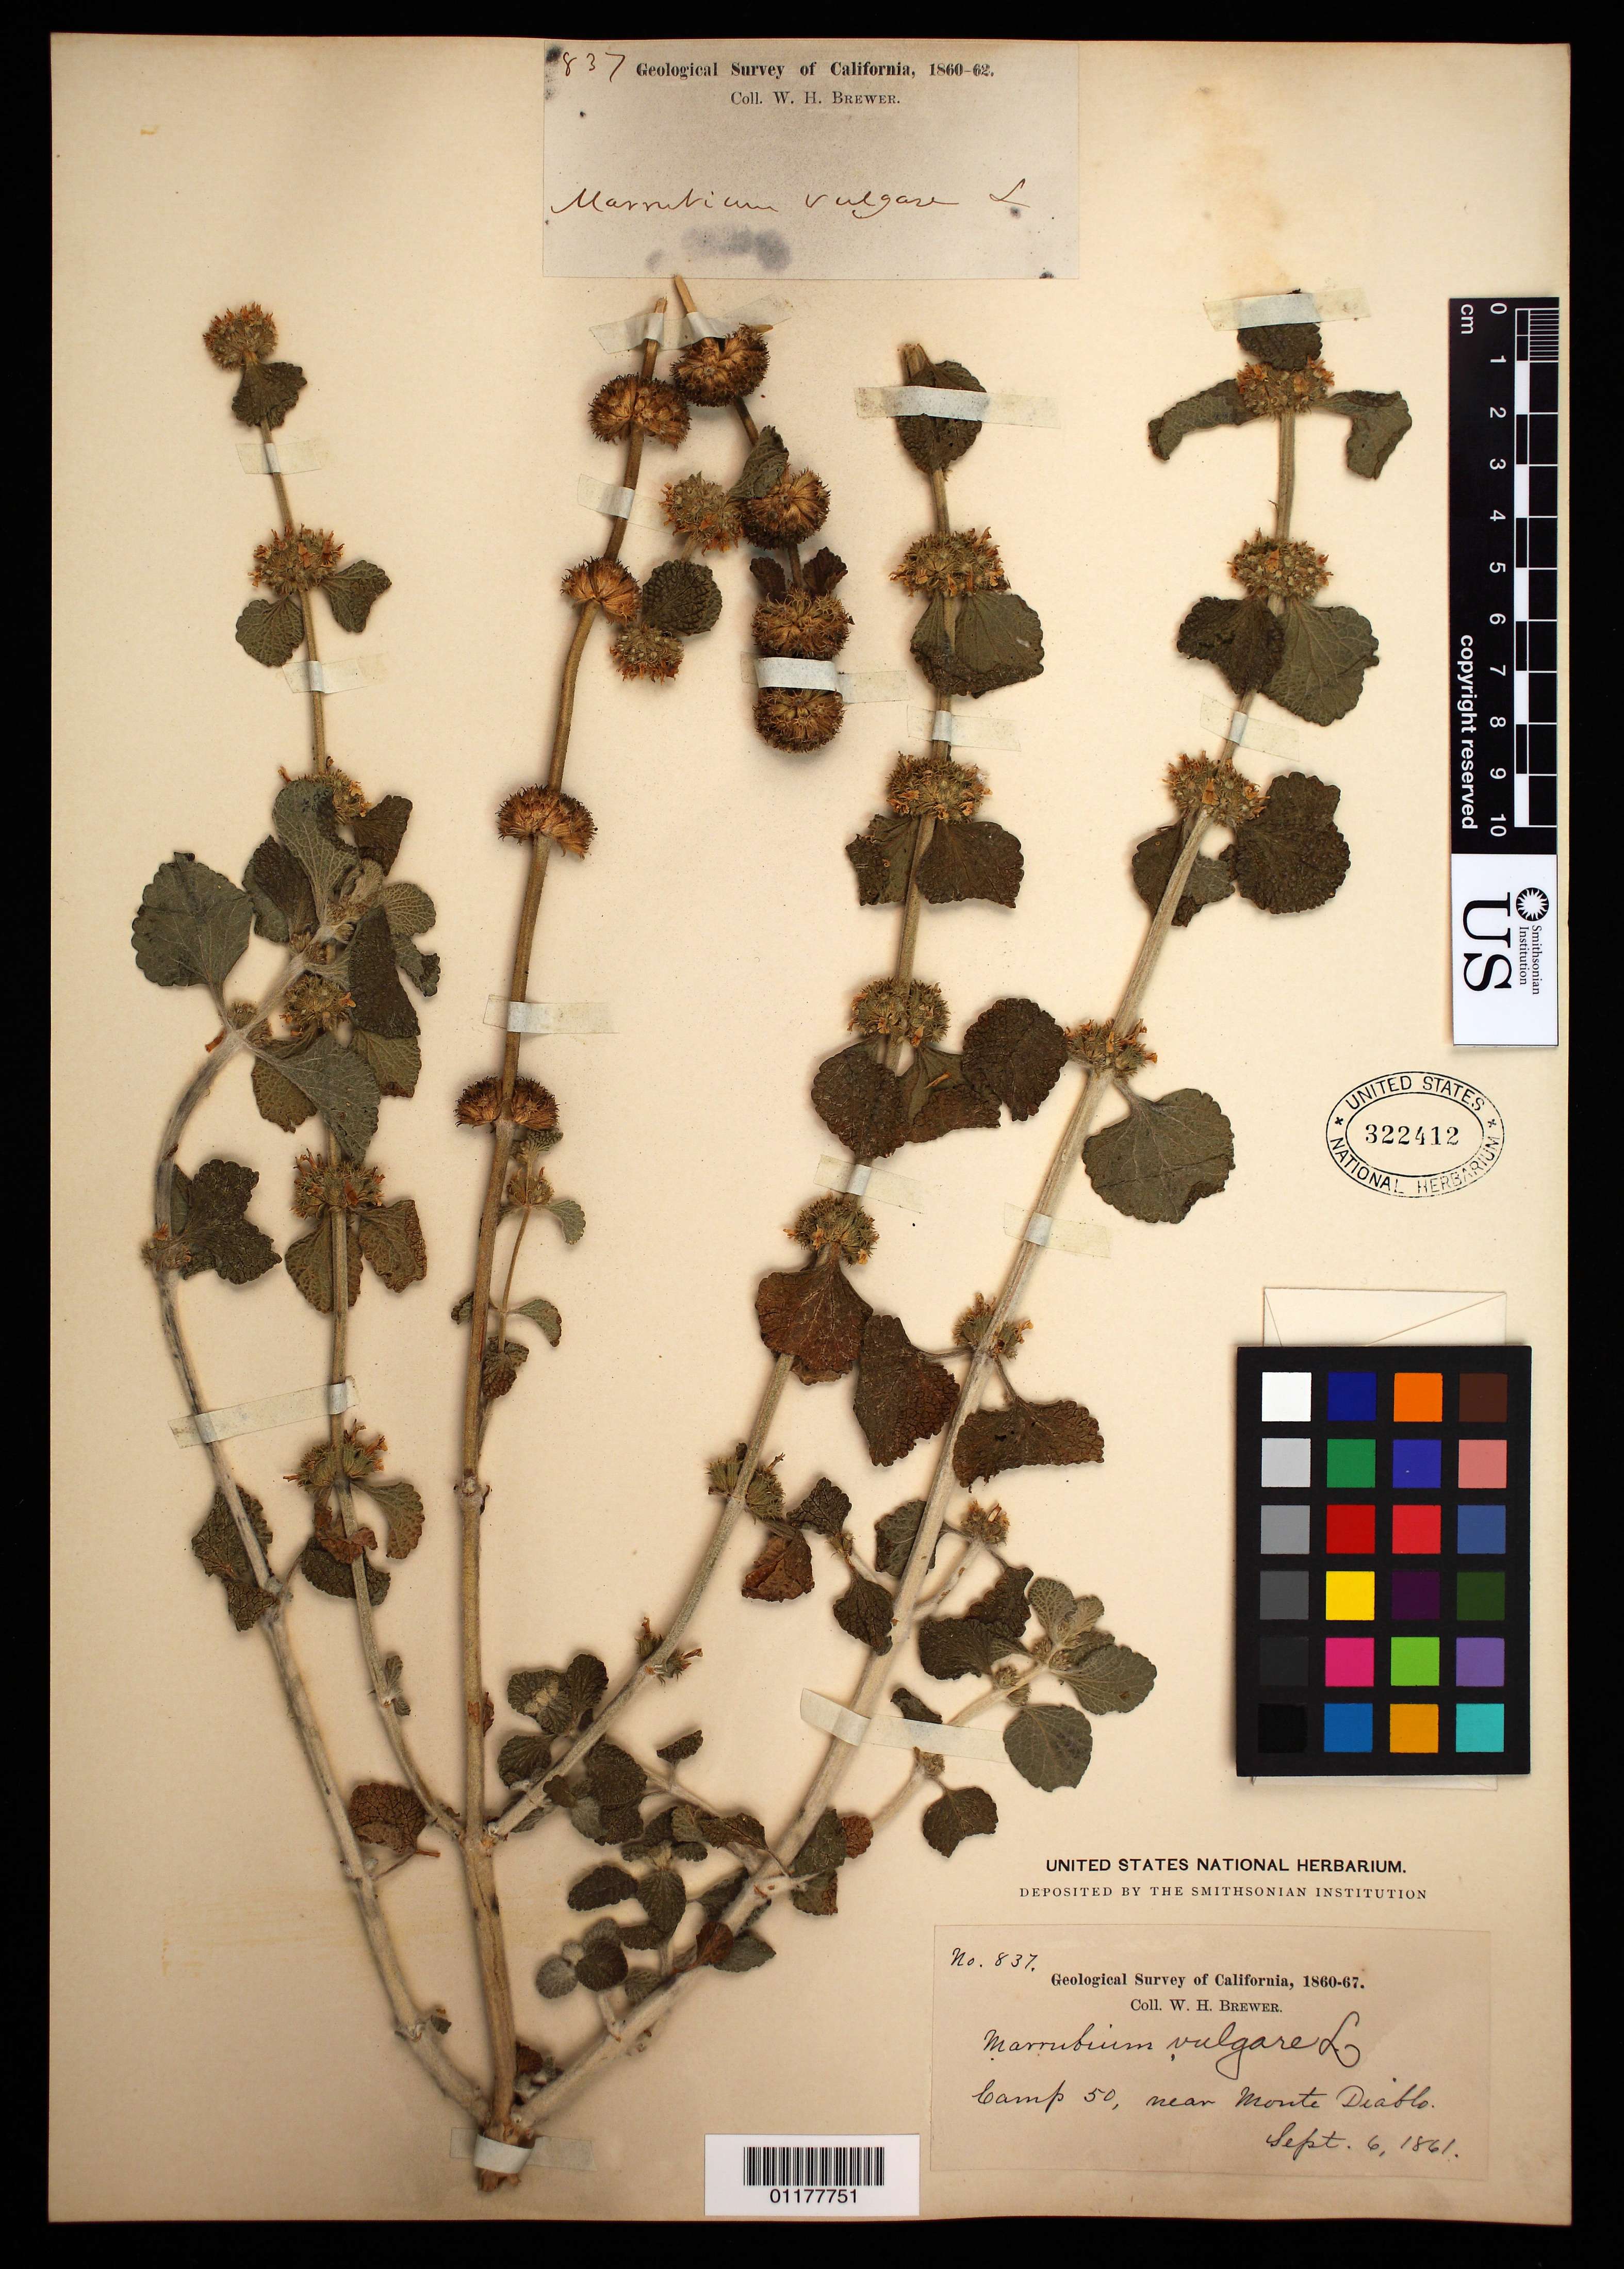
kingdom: Plantae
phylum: Tracheophyta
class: Magnoliopsida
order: Lamiales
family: Lamiaceae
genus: Marrubium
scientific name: Marrubium vulgare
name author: L.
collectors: W. H. Brewer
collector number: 837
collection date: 1861-09-06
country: United States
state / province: California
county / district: Contra Costa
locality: Camp 50, near Monte Diablo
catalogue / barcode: US 322412